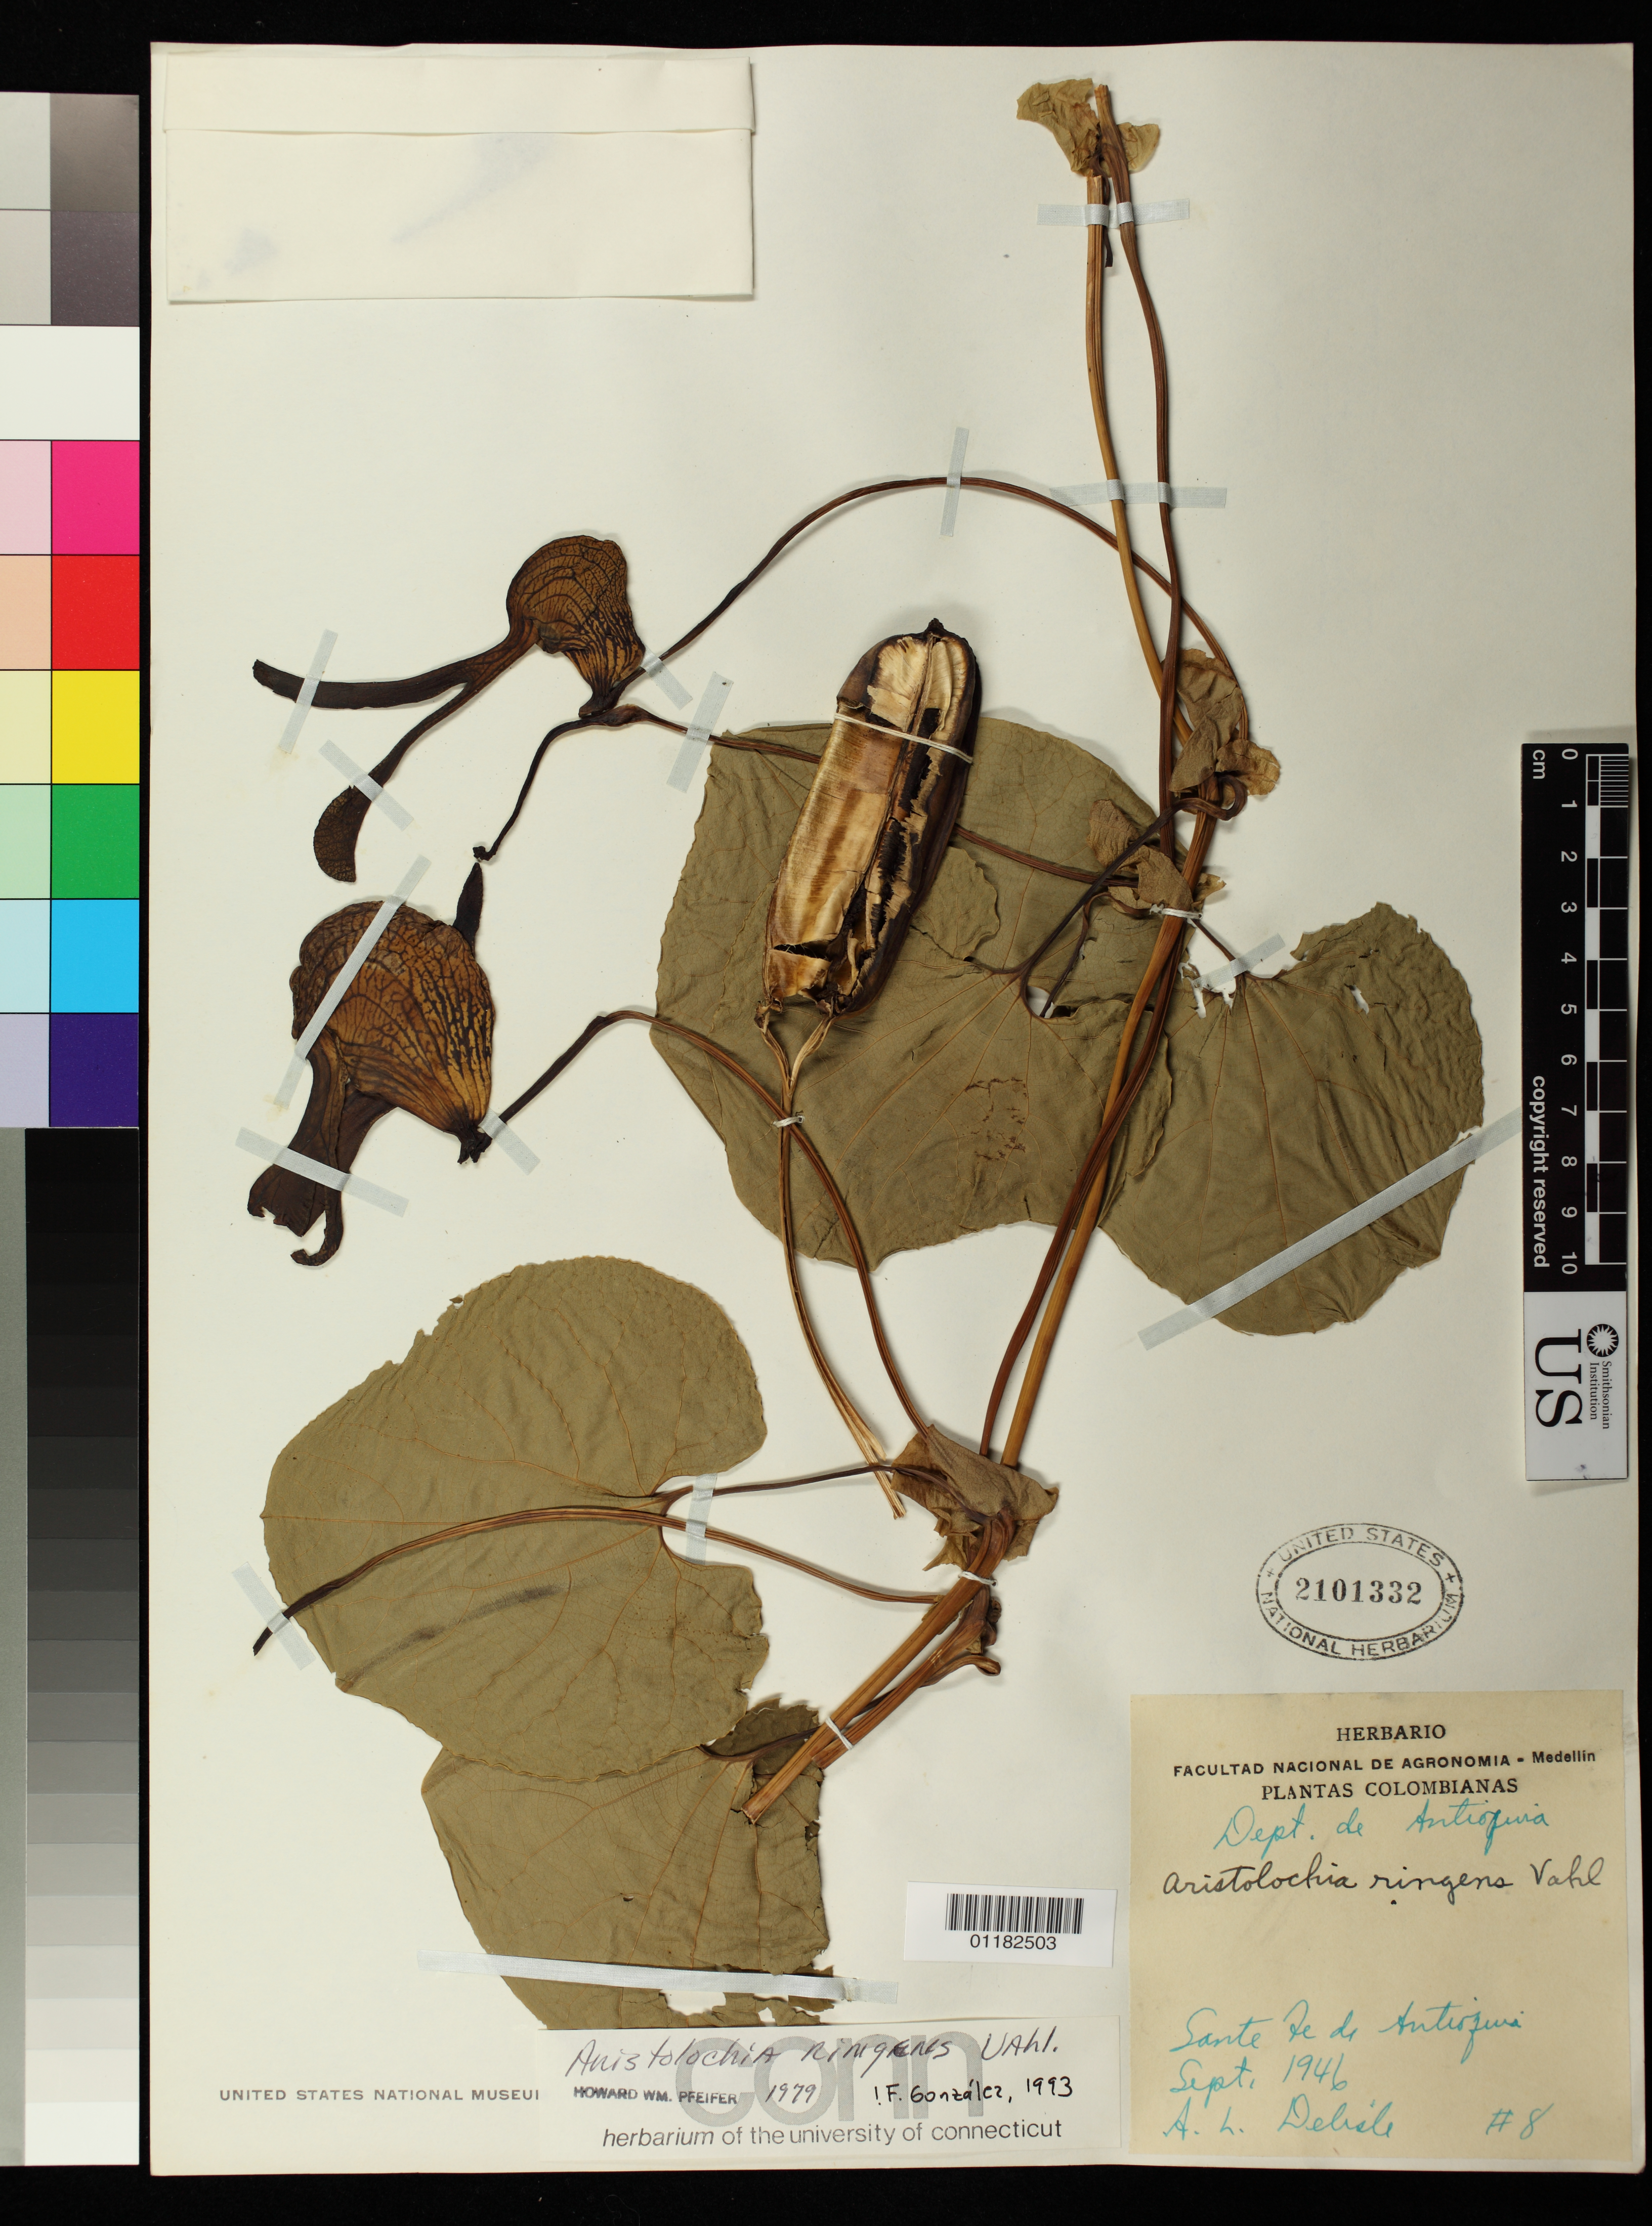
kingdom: Plantae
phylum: Tracheophyta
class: Magnoliopsida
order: Piperales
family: Aristolochiaceae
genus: Aristolochia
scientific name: Aristolochia ringens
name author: Vahl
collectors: A. Delisle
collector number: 8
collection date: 1946-09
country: Colombia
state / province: Antioquia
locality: Santa Fe de Antioquia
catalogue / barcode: US 2101332